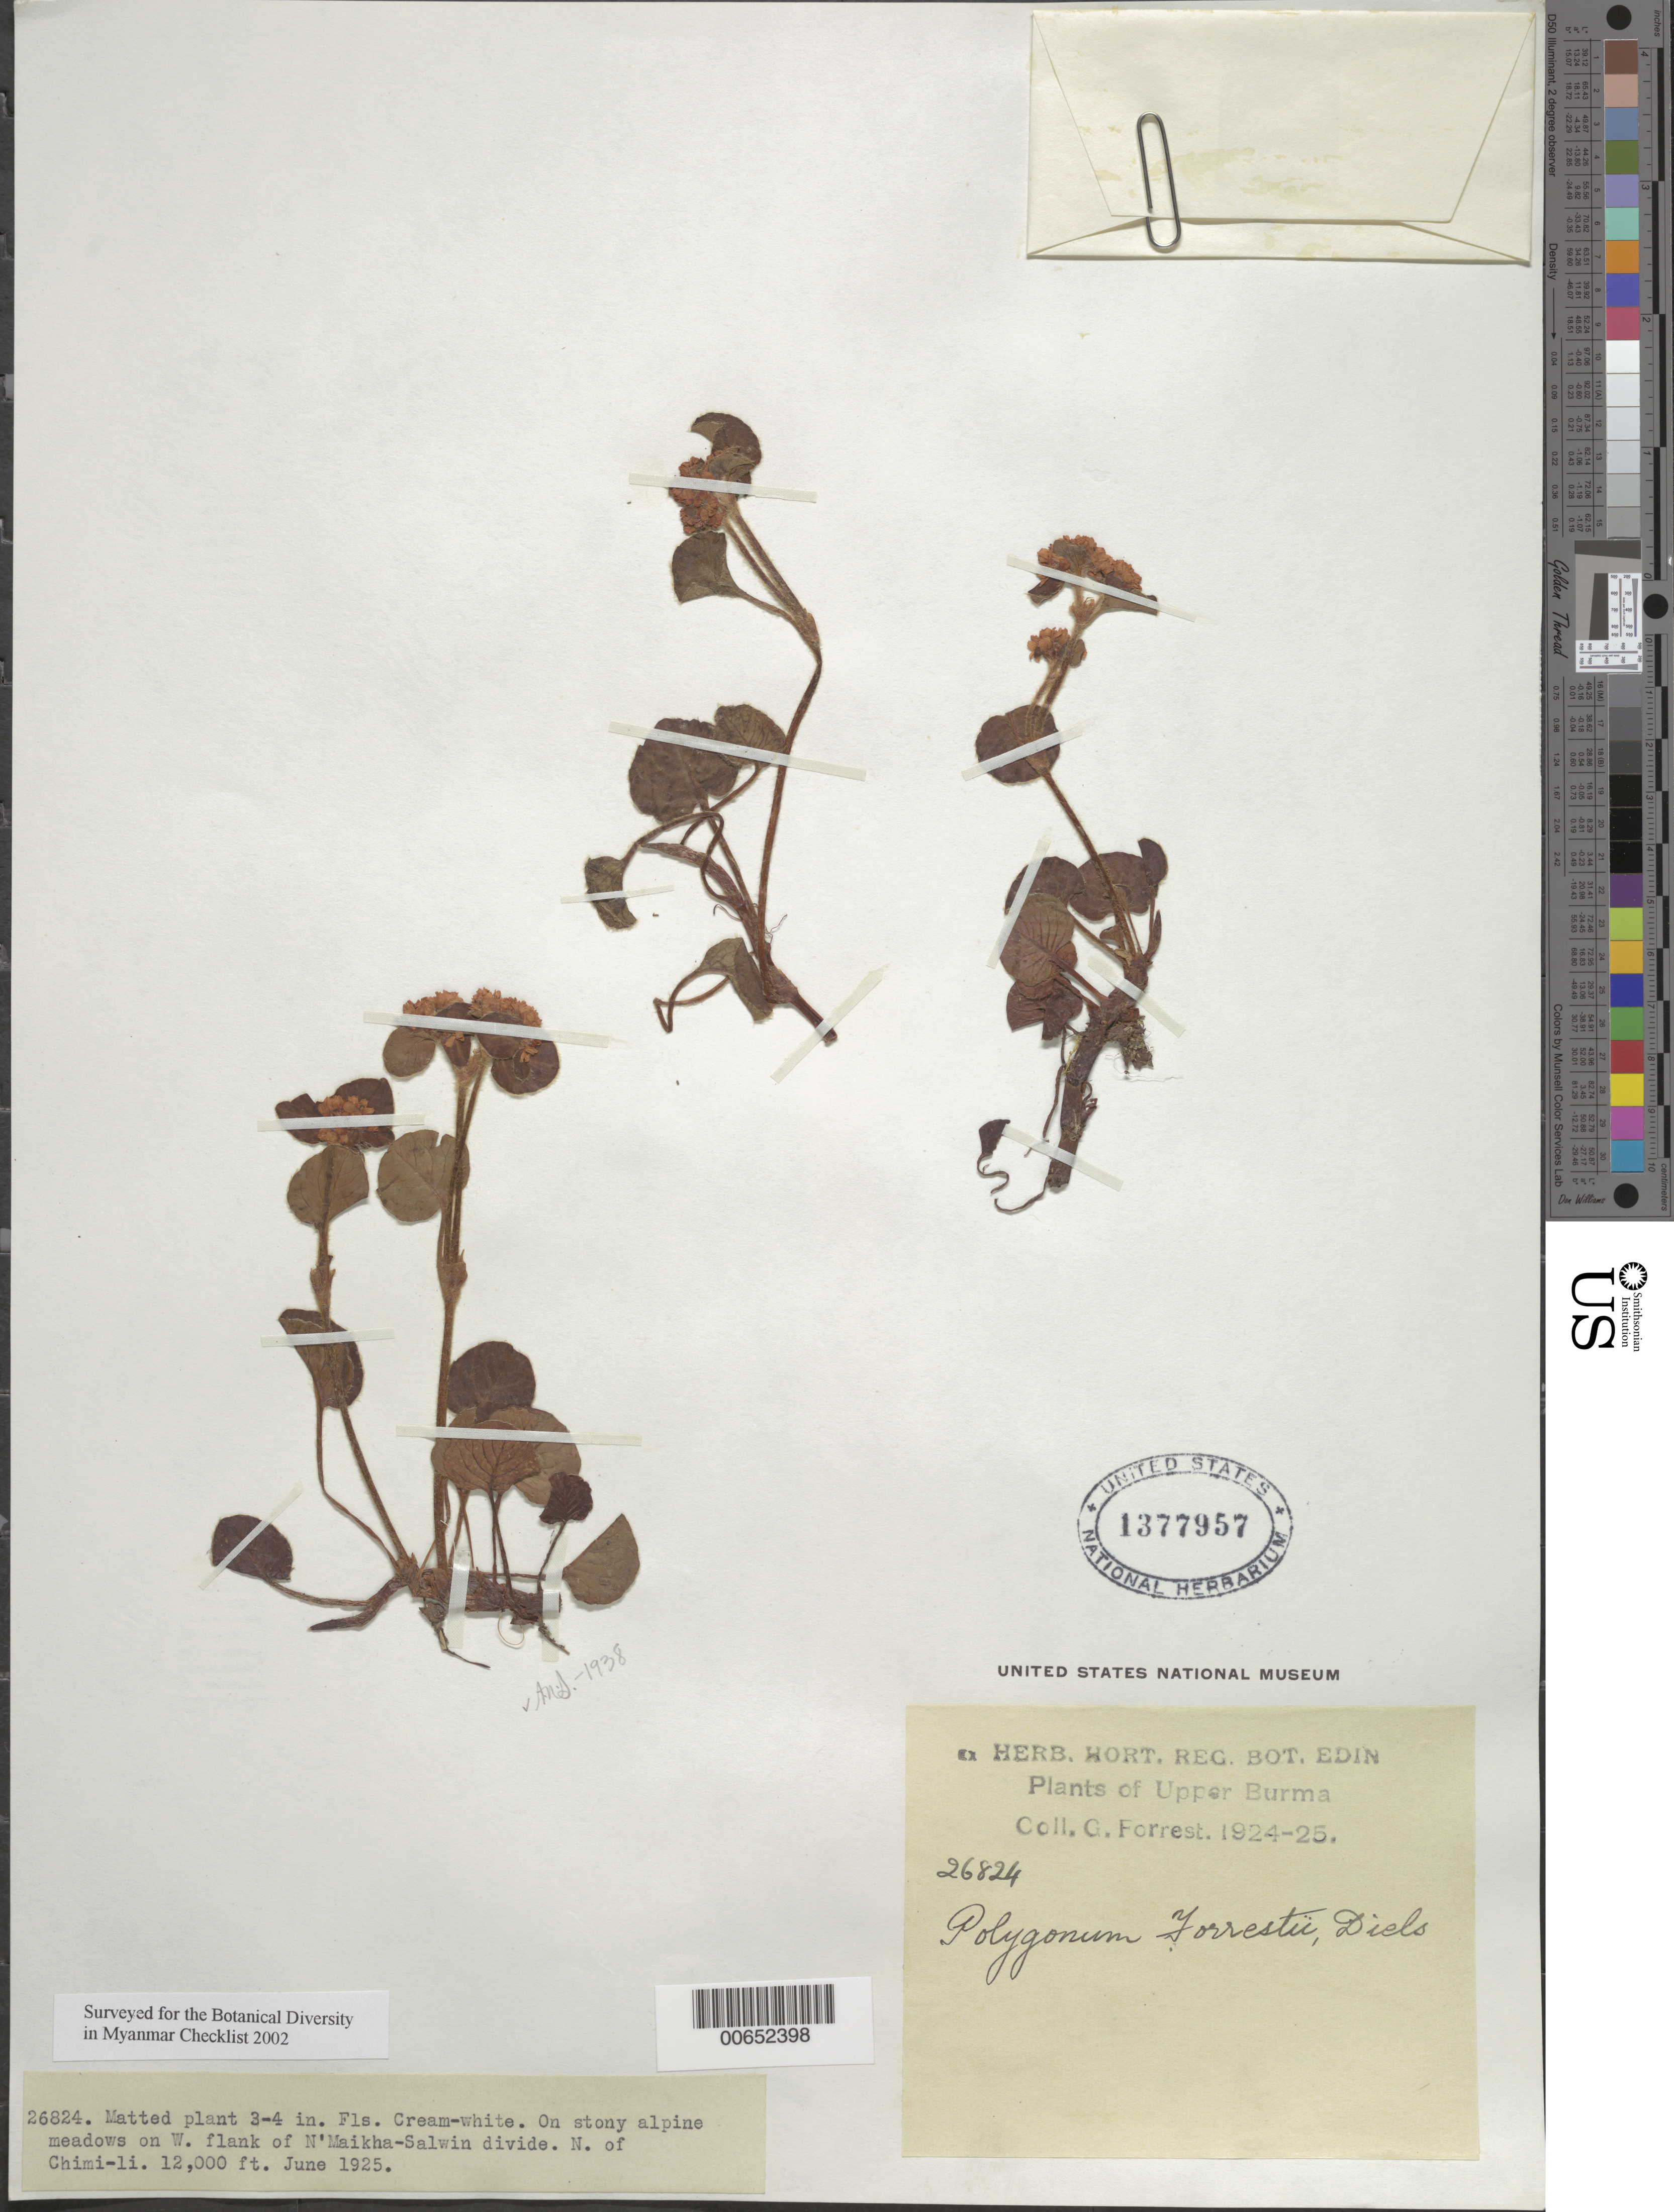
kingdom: Plantae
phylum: Tracheophyta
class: Magnoliopsida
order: Caryophyllales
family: Polygonaceae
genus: Koenigia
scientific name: Koenigia forrestii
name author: (Diels) T.M. Schust. & Měsíček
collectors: G. Forrest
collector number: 26824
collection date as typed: Jun 1925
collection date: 1925-06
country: Myanmar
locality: Upper Burma, W flank of N'Maikha-Salwin Divide, N of Chimi-li.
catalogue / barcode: US 1377957